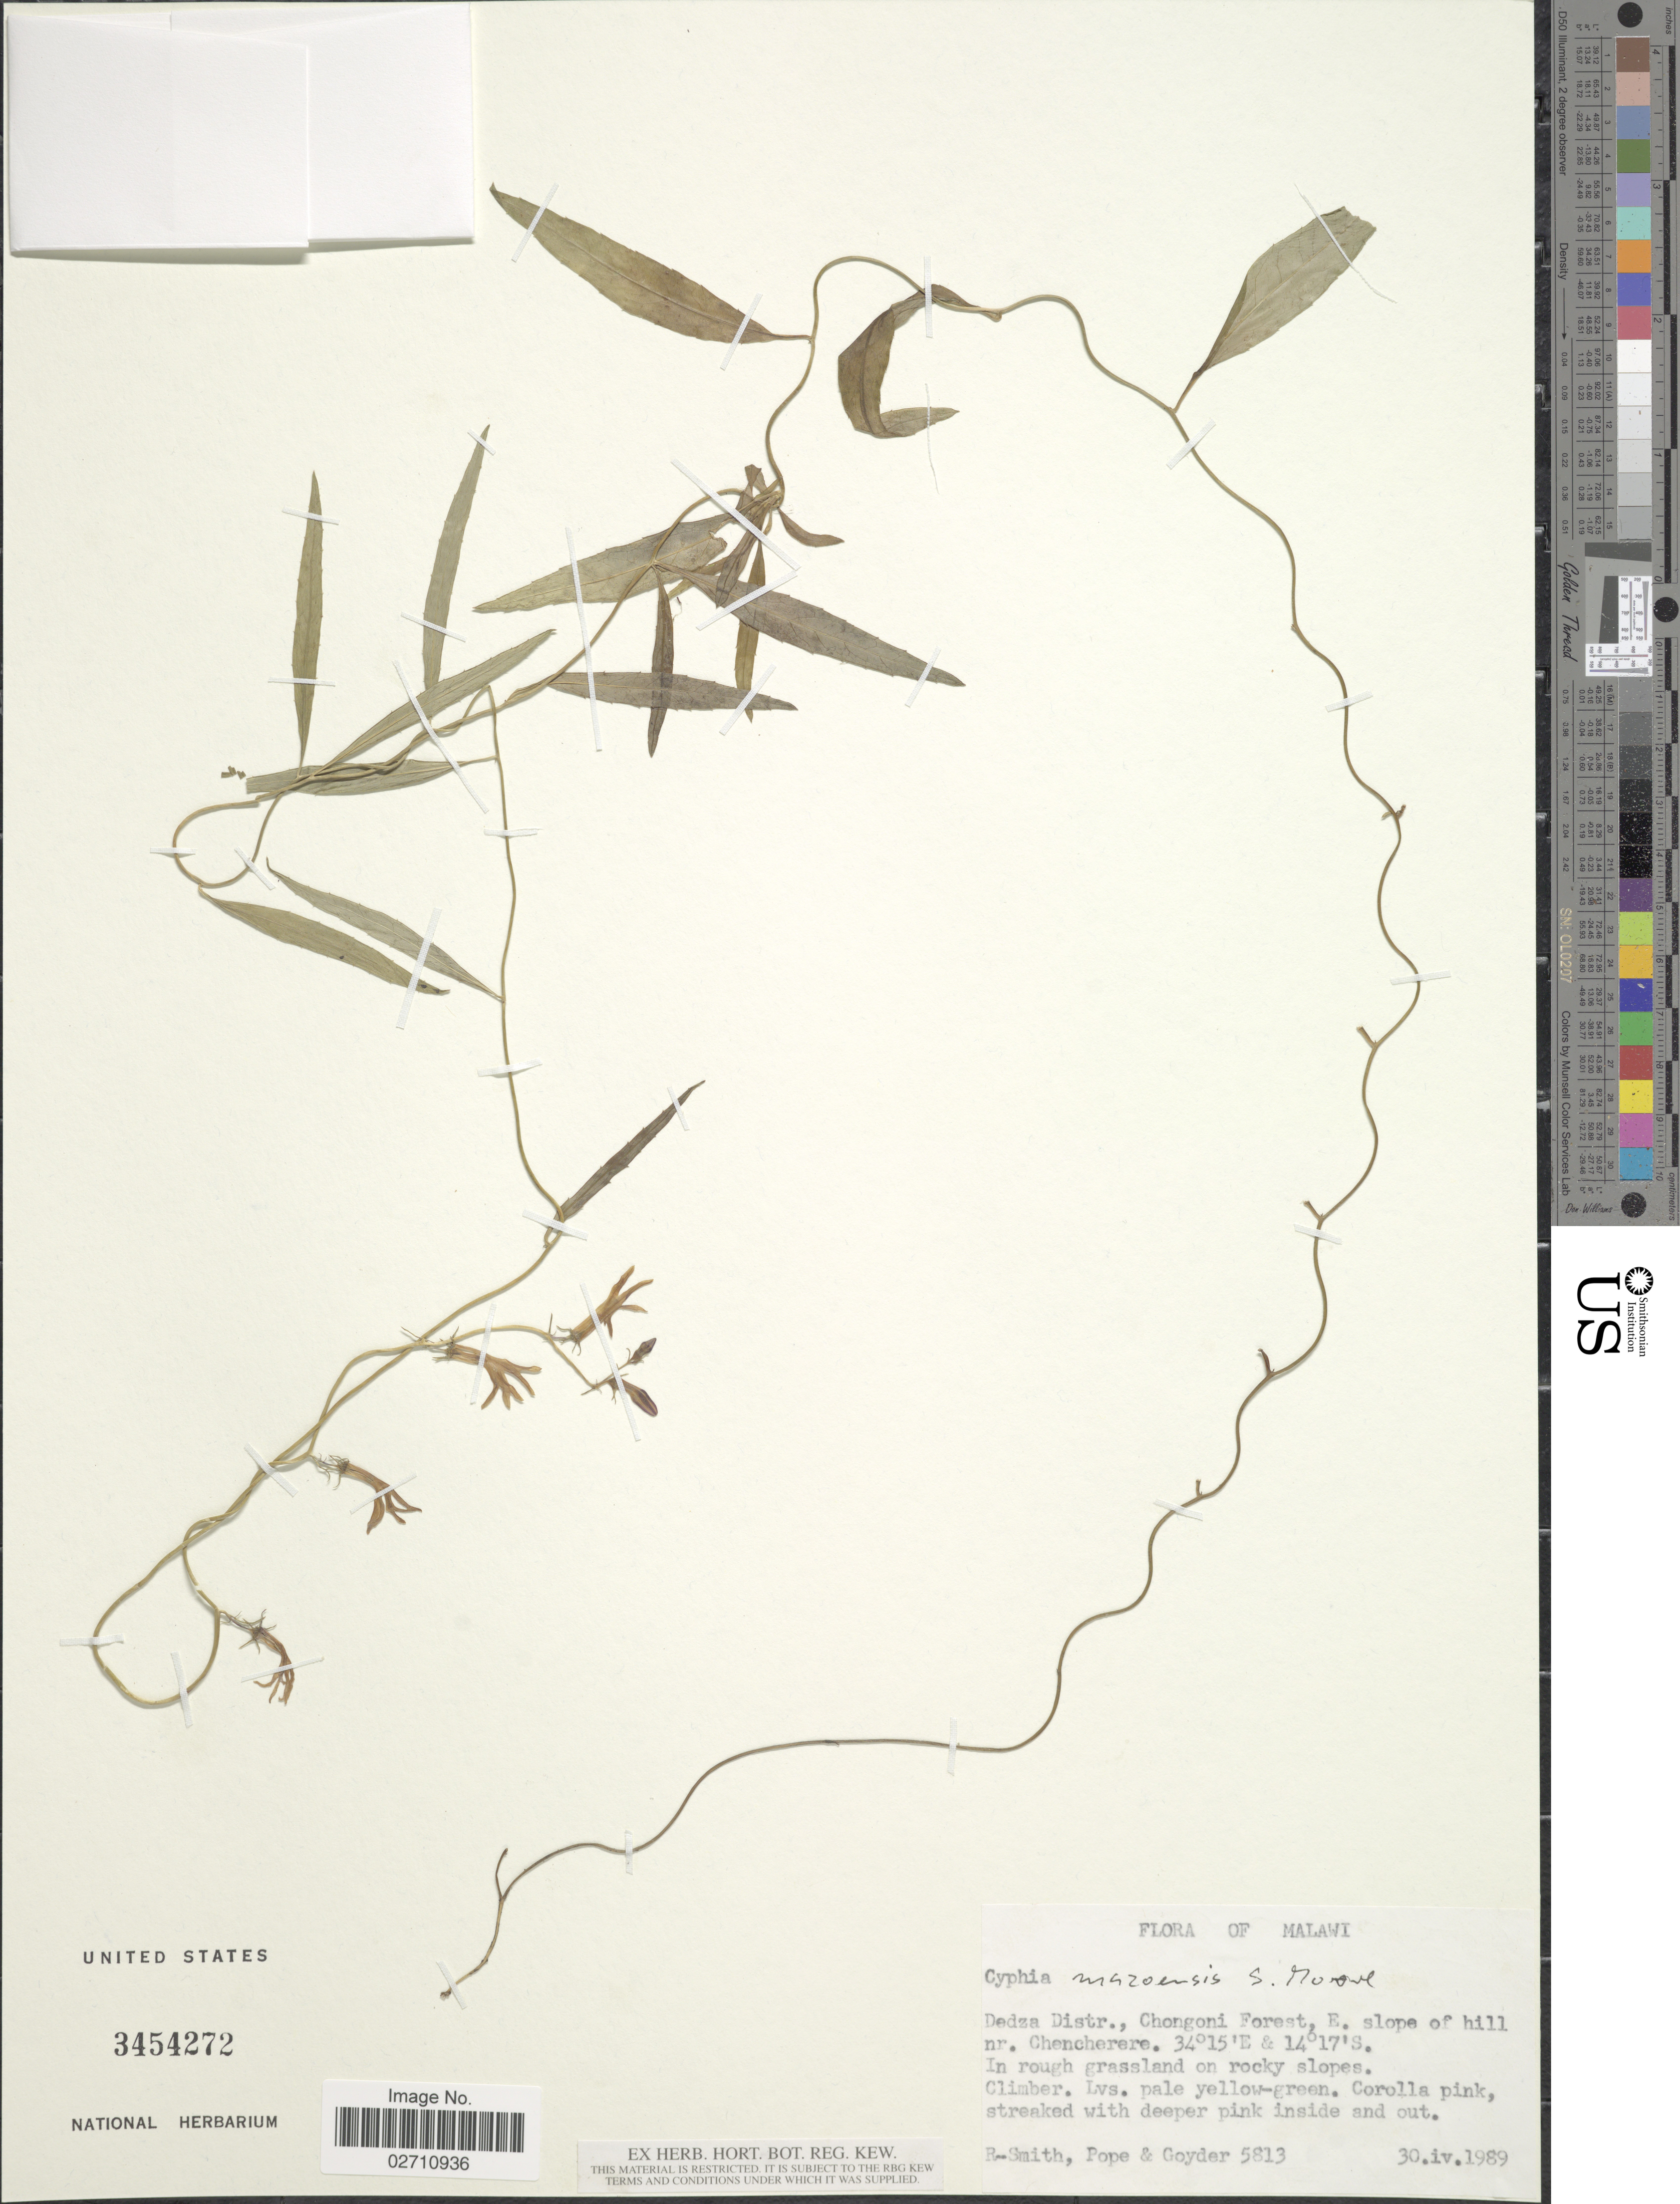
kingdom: Plantae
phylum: Tracheophyta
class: Magnoliopsida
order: Asterales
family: Campanulaceae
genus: Cyphia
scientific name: Cyphia mazoensis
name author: S. Moore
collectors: R. Smith, Pope & D. Goyder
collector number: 5813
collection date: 1989-04-30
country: Malawi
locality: Dedza Distr., Chongoni Forest, E. slope of Hill nr. Chencherere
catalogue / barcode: US 3454272